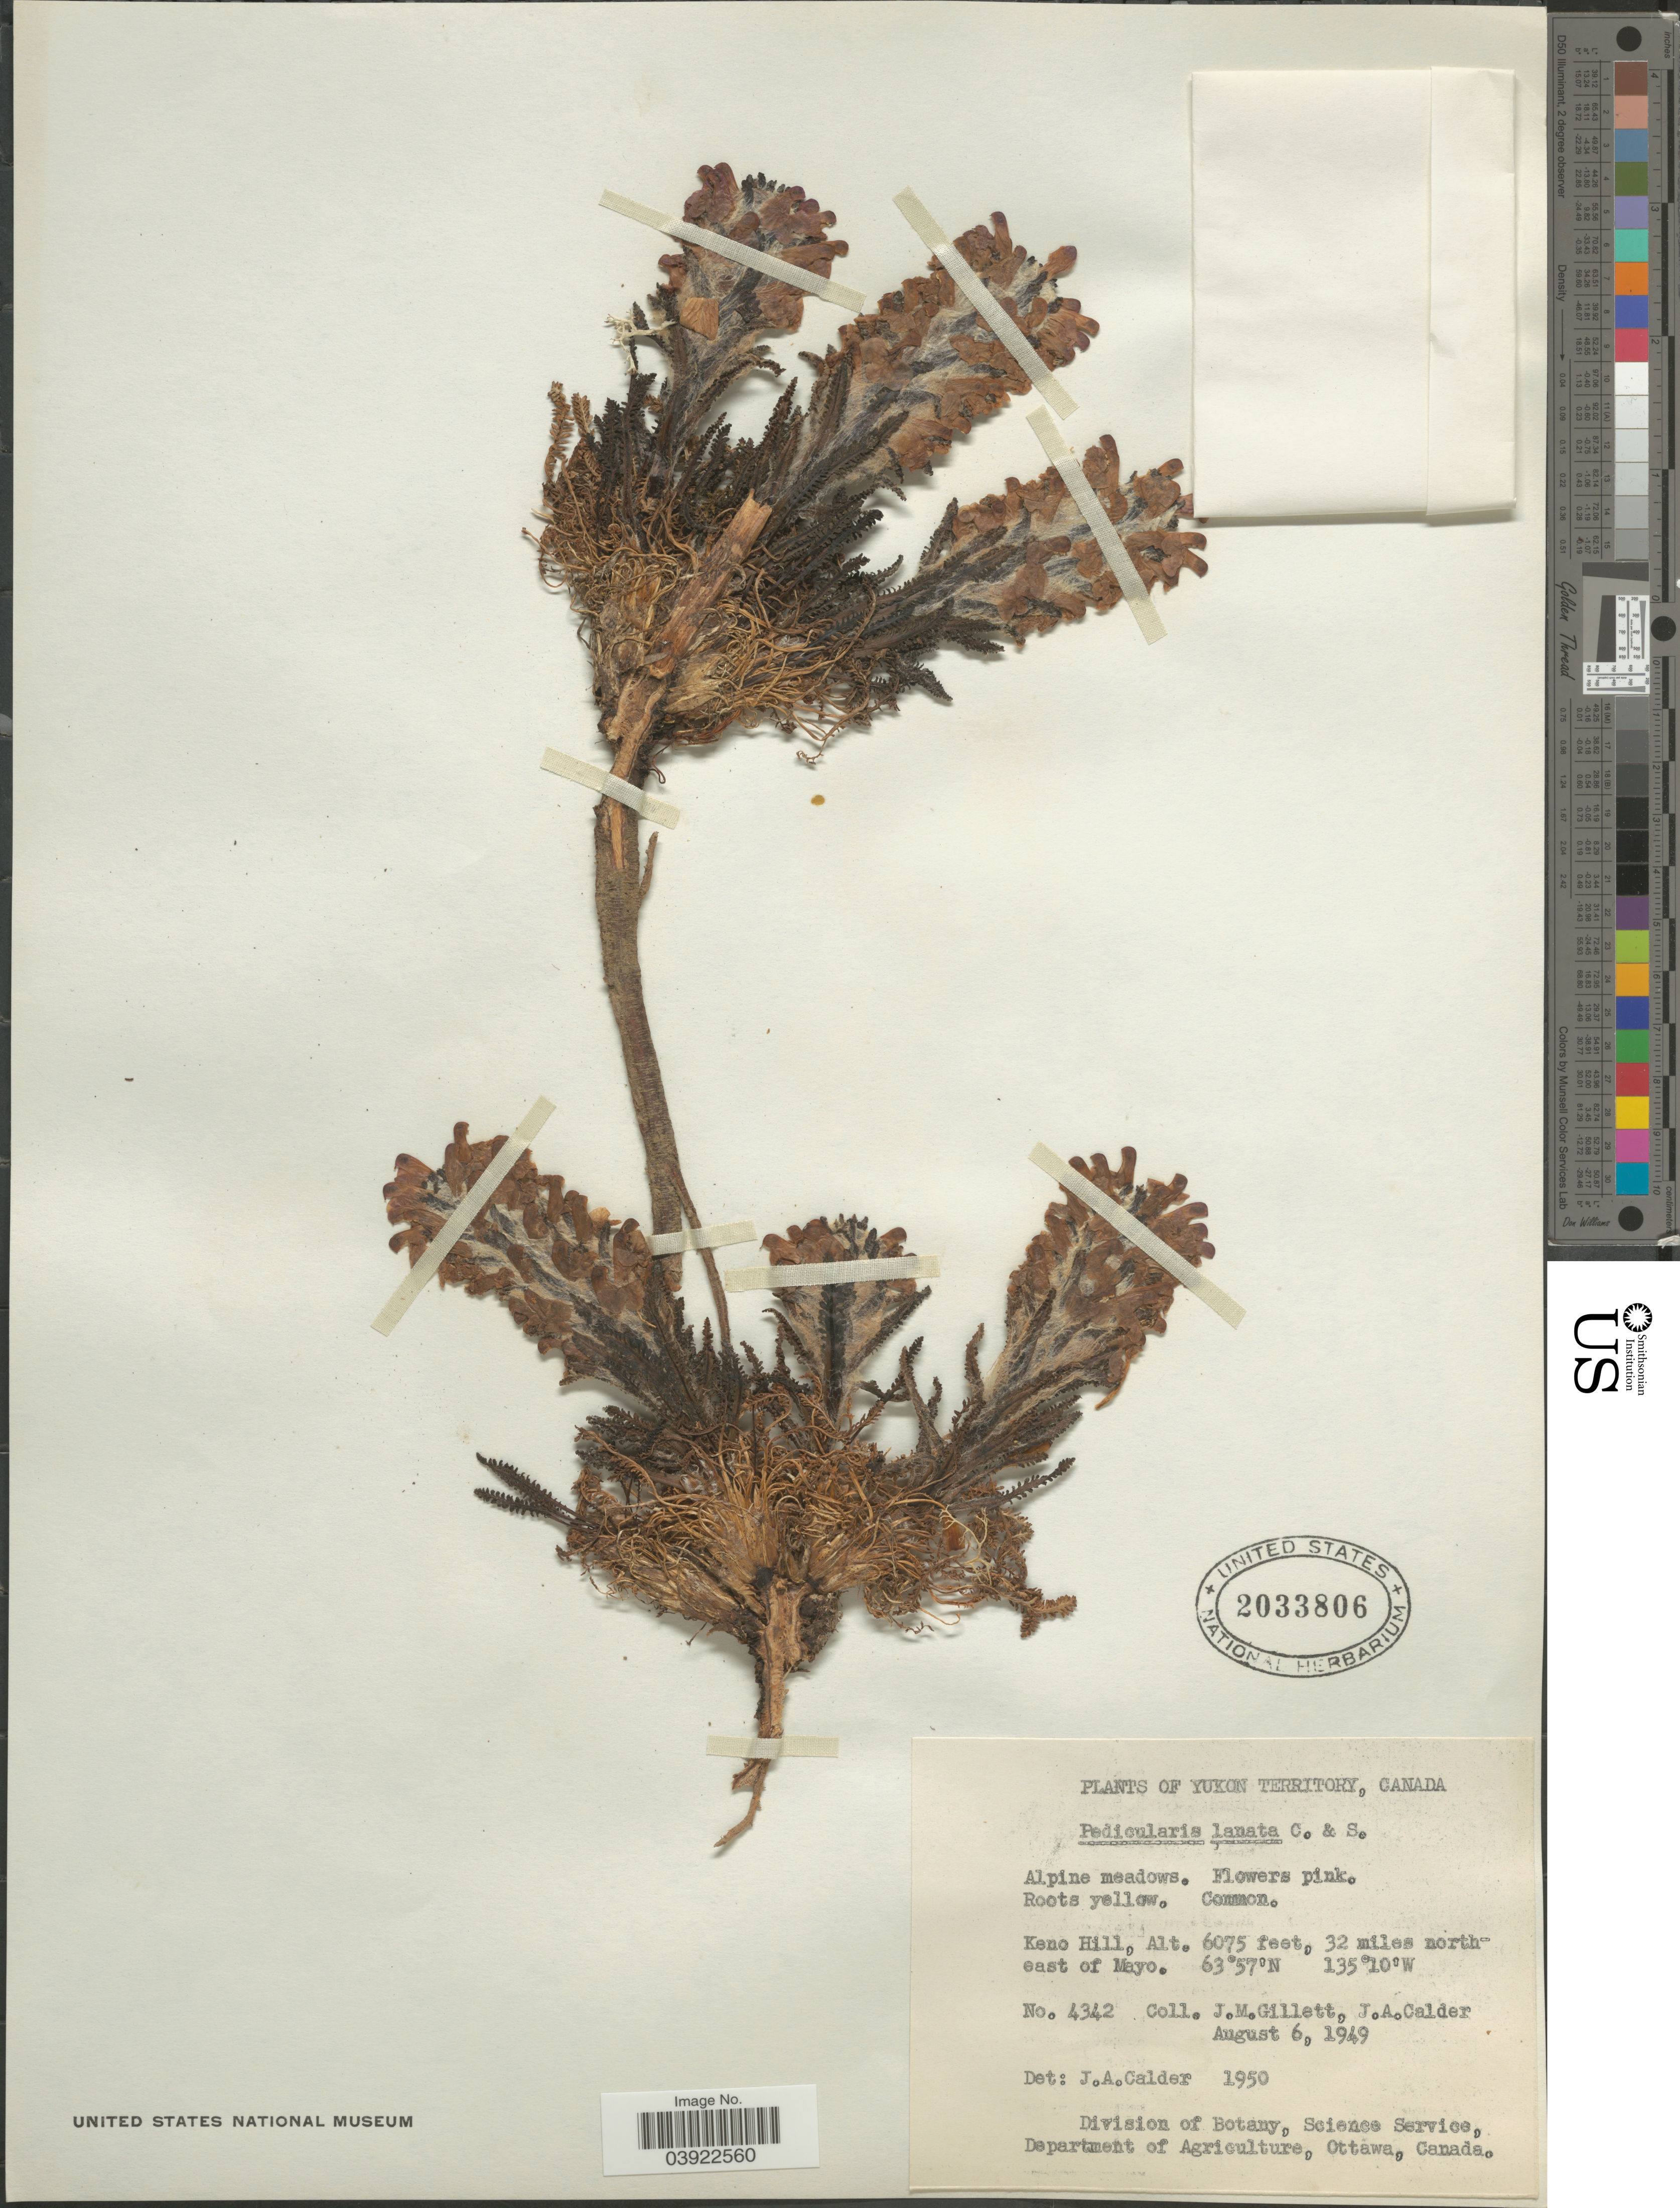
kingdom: Plantae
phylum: Tracheophyta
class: Magnoliopsida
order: Lamiales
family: Orobanchaceae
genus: Pedicularis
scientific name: Pedicularis lanata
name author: Willd. ex Cham. & Schltdl.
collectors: J. M. Gillett & J. A. Calder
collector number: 4342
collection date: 1949-08-06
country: Canada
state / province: Yukon Territory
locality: Keno Hill, 32 miles north-east of Mayo.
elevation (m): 1852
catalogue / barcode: US 2033806